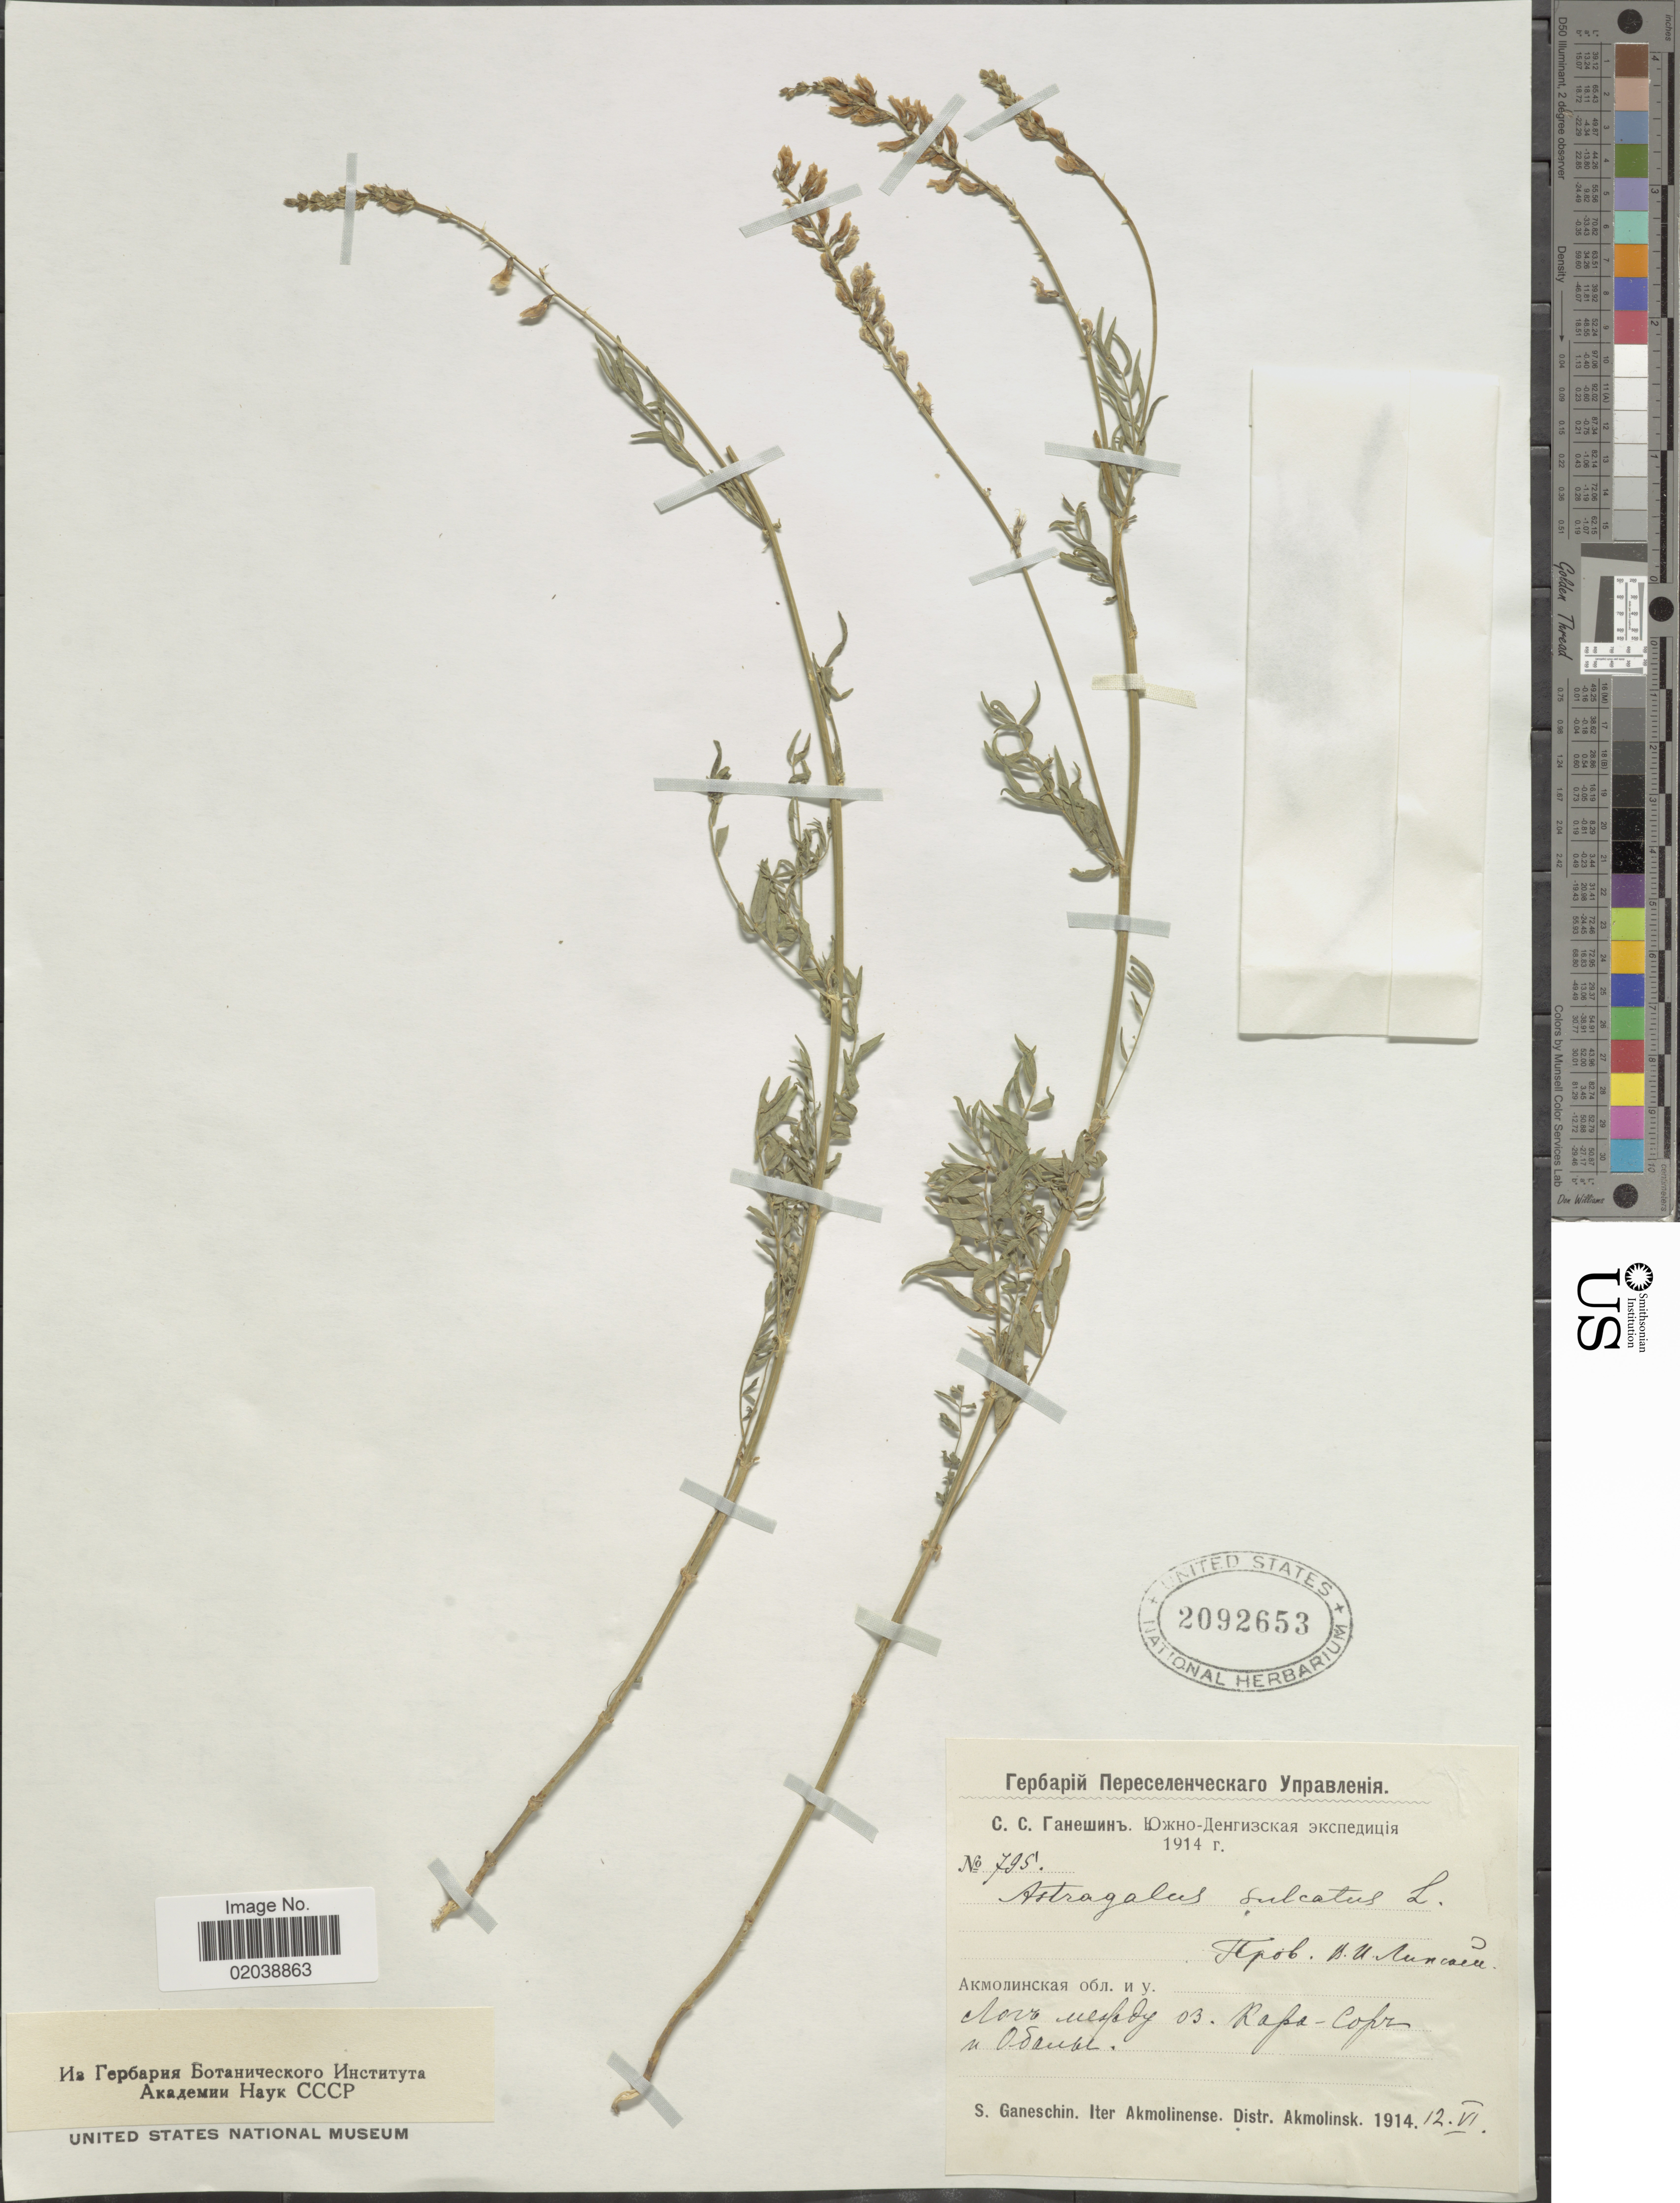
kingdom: Plantae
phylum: Tracheophyta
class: Magnoliopsida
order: Fabales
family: Fabaceae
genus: Astragalus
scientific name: Astragalus sulcatus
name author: L.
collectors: S. Ganeschin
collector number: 795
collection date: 1914-06-12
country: Kazakhstan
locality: X, Iter Akmolinense, Distr Akmolinsk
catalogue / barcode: US 2092653